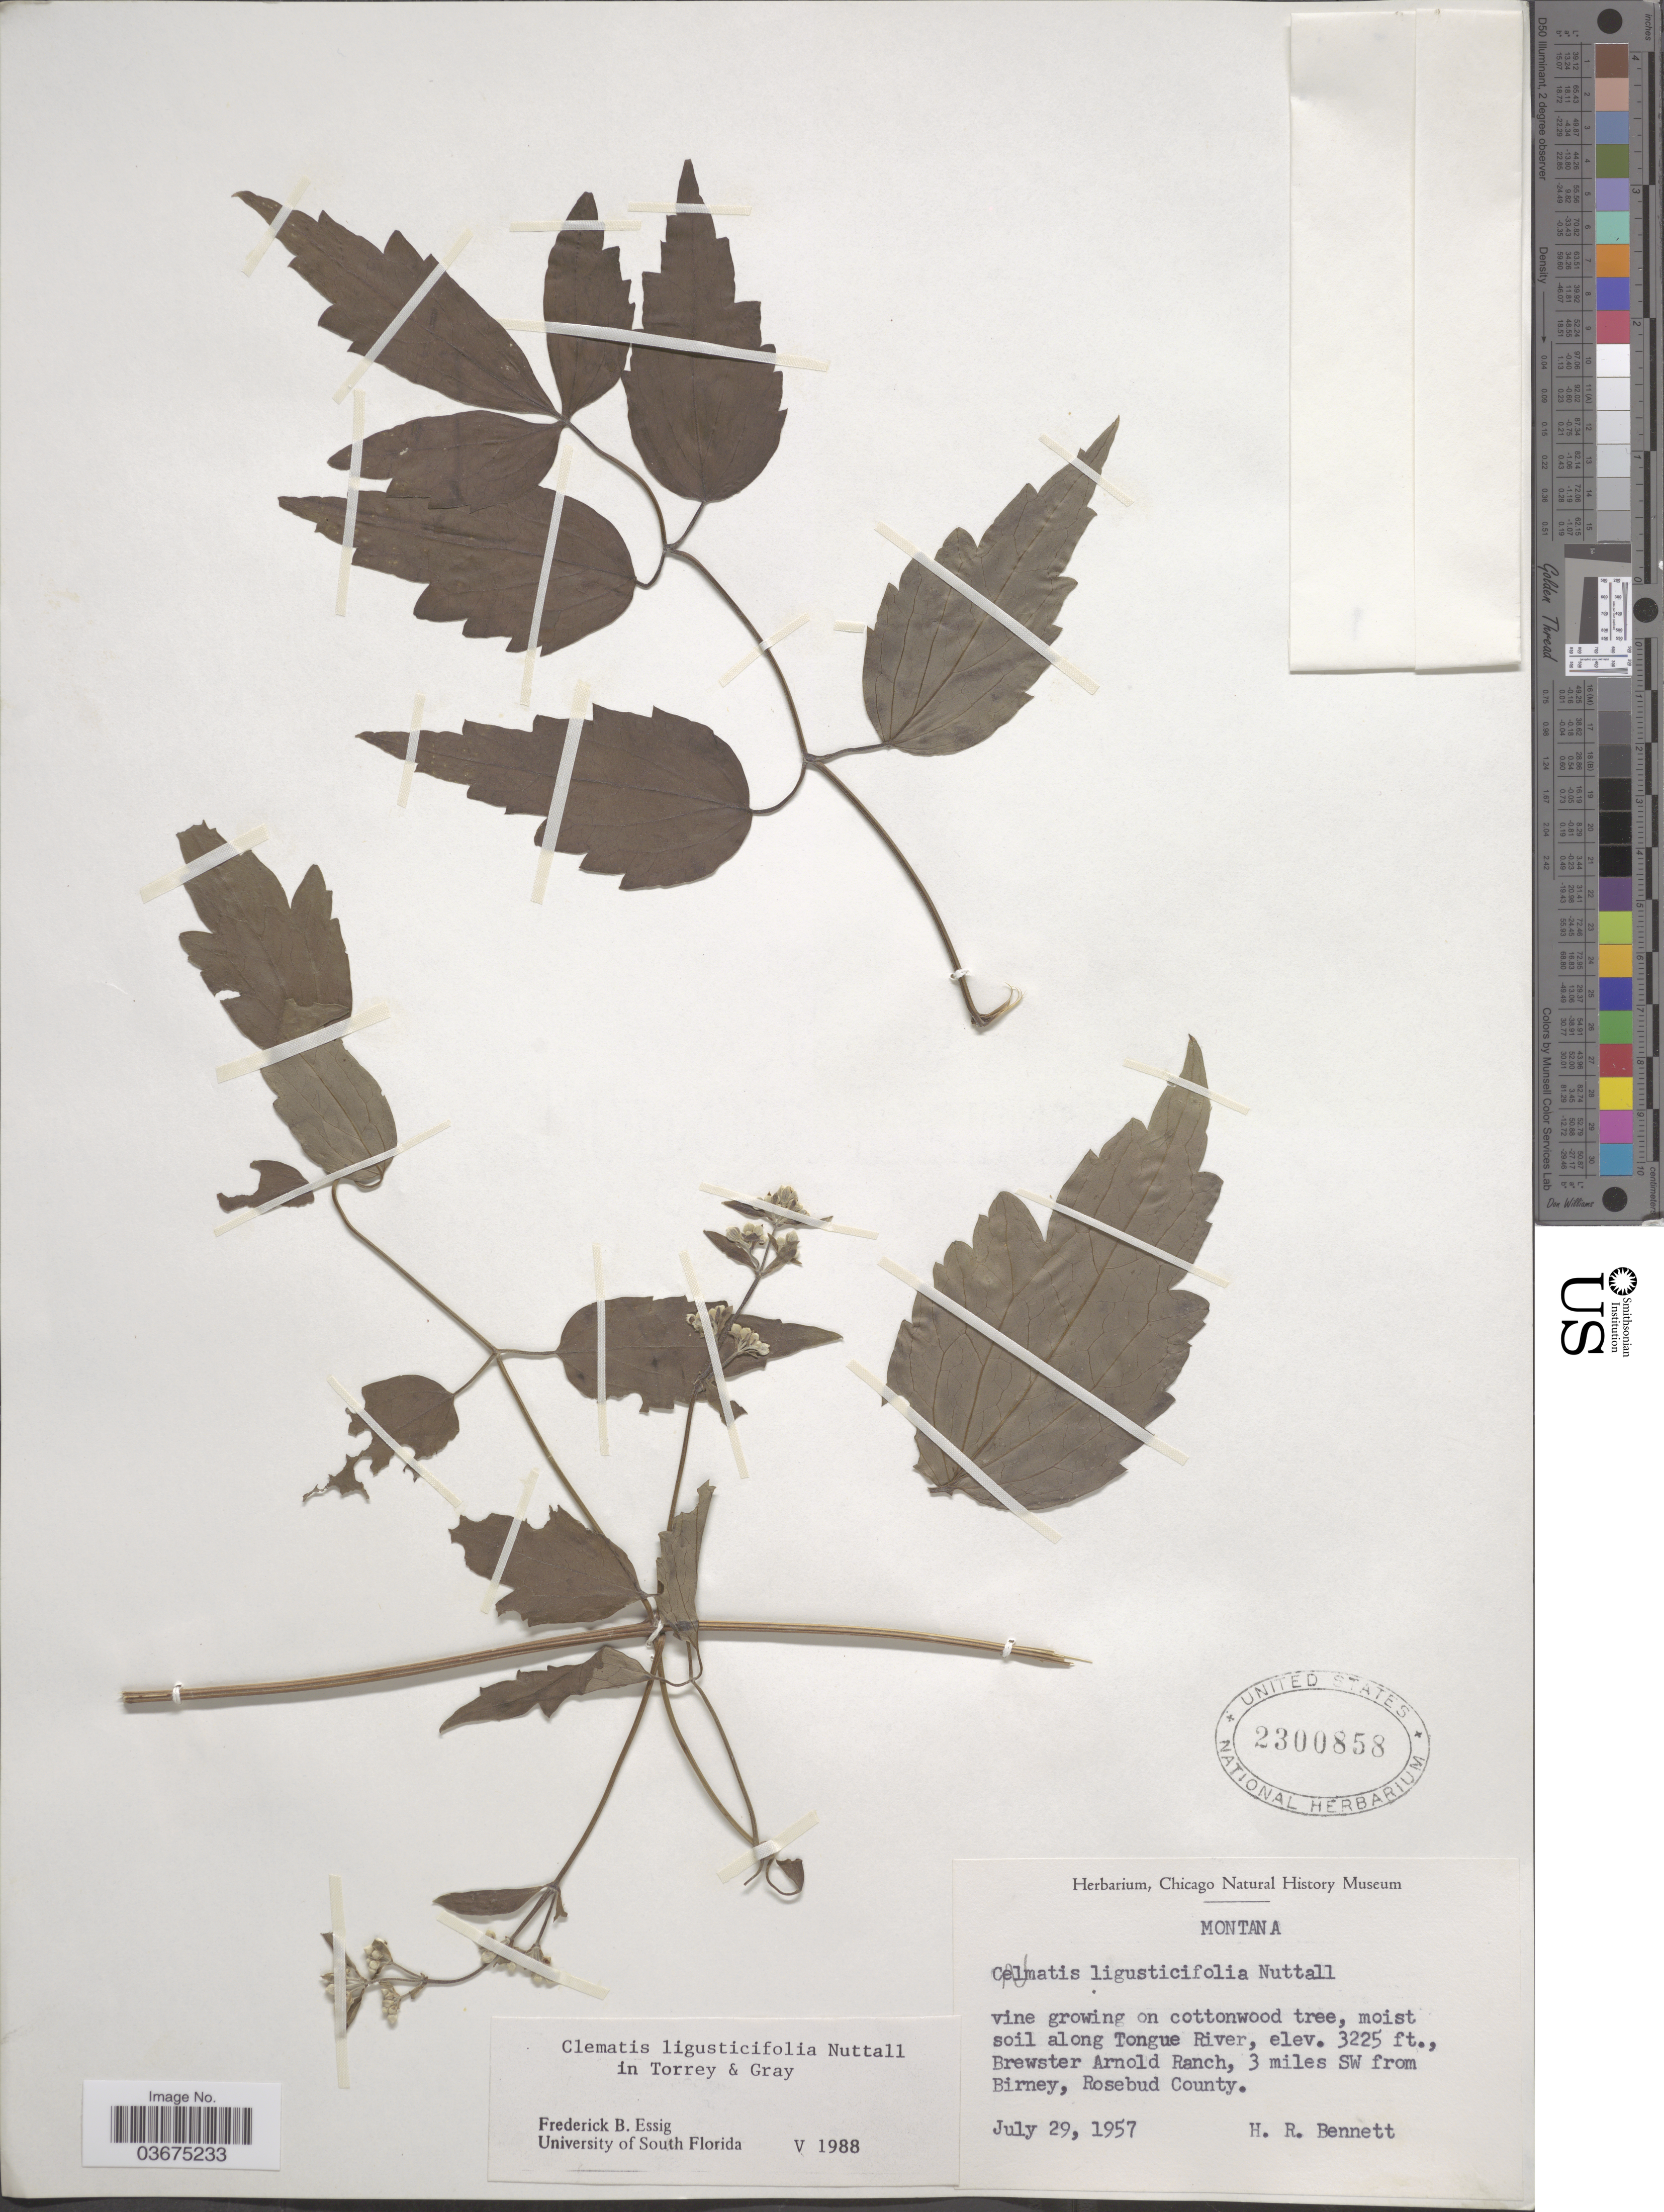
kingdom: Plantae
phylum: Tracheophyta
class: Magnoliopsida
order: Ranunculales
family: Ranunculaceae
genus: Clematis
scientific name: Clematis ligusticifolia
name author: Nutt.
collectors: H. R. Bennett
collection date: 1957-07-29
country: United States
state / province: Montana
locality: Along Tongue River. Brewster Arnold Ranch, 3 miles SW from Birney, Rosebud County.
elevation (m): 983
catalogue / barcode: US 2300858